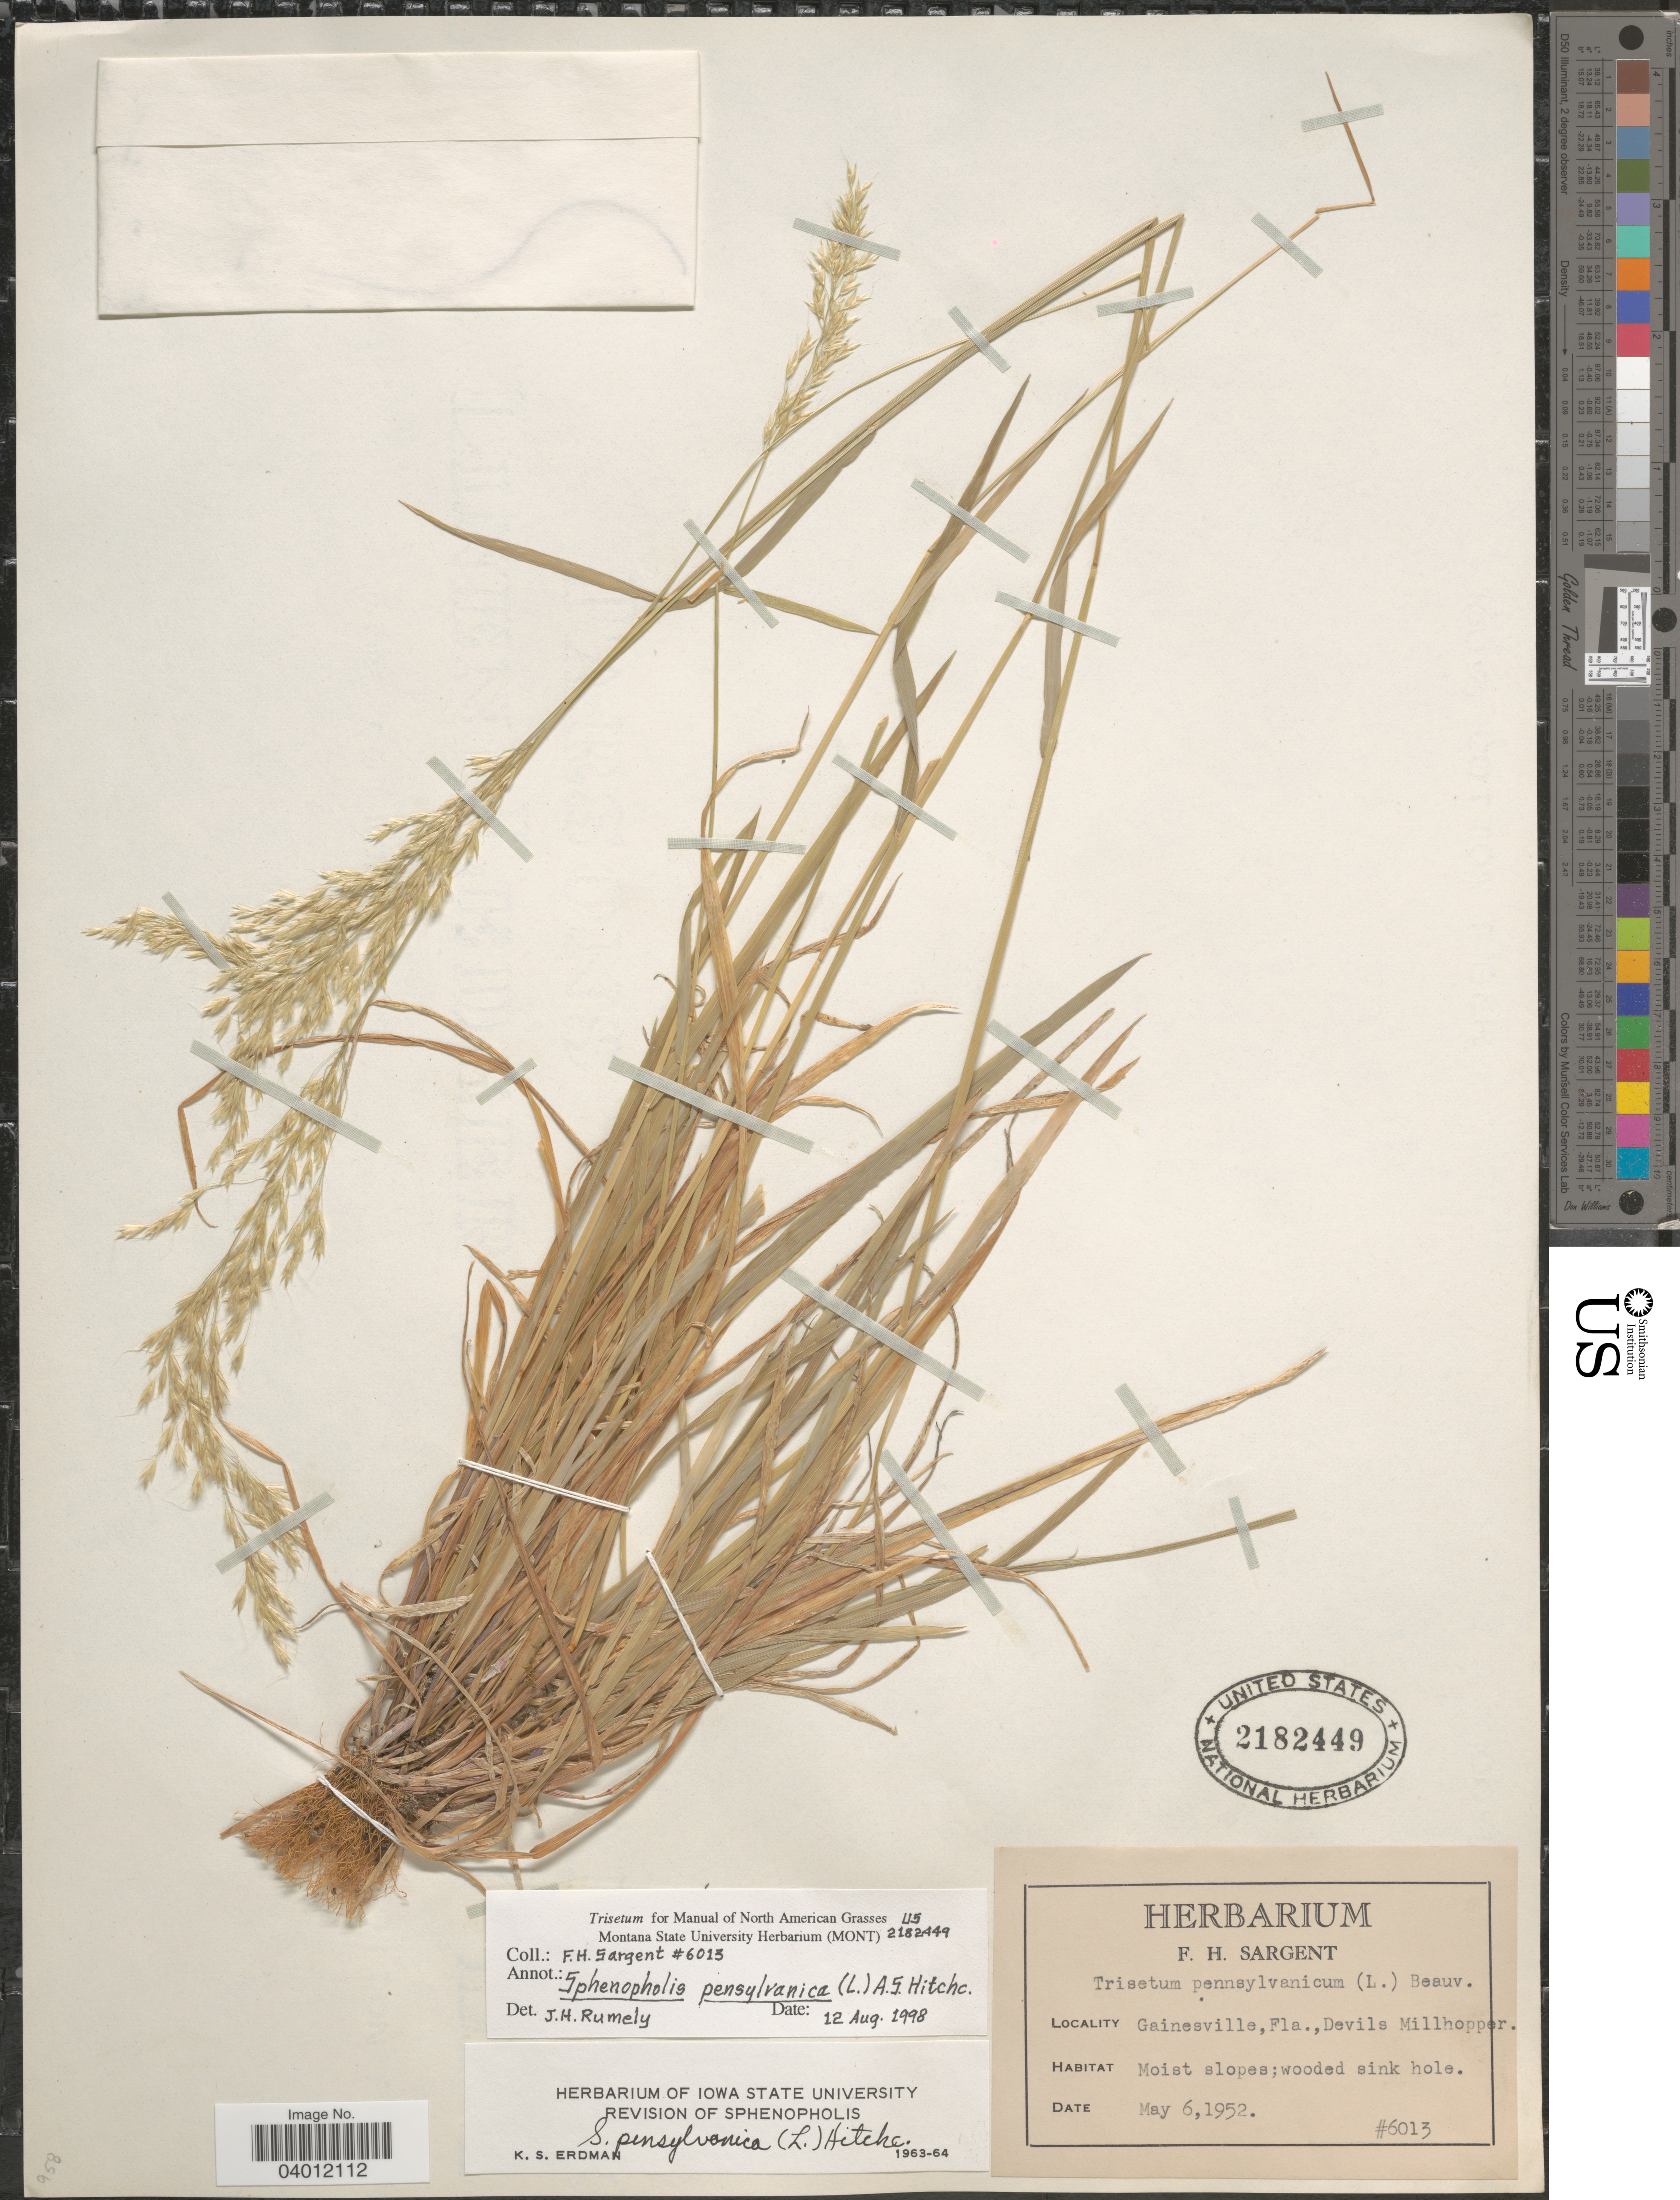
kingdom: Plantae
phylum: Tracheophyta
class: Liliopsida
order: Poales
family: Poaceae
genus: Sphenopholis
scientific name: Sphenopholis pensylvanica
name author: (L.) Hitchc.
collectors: F. H. Sargent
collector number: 6013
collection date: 1952-05-06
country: United States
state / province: Florida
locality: Gainesville, Devills Millshopper.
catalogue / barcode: US 2182449